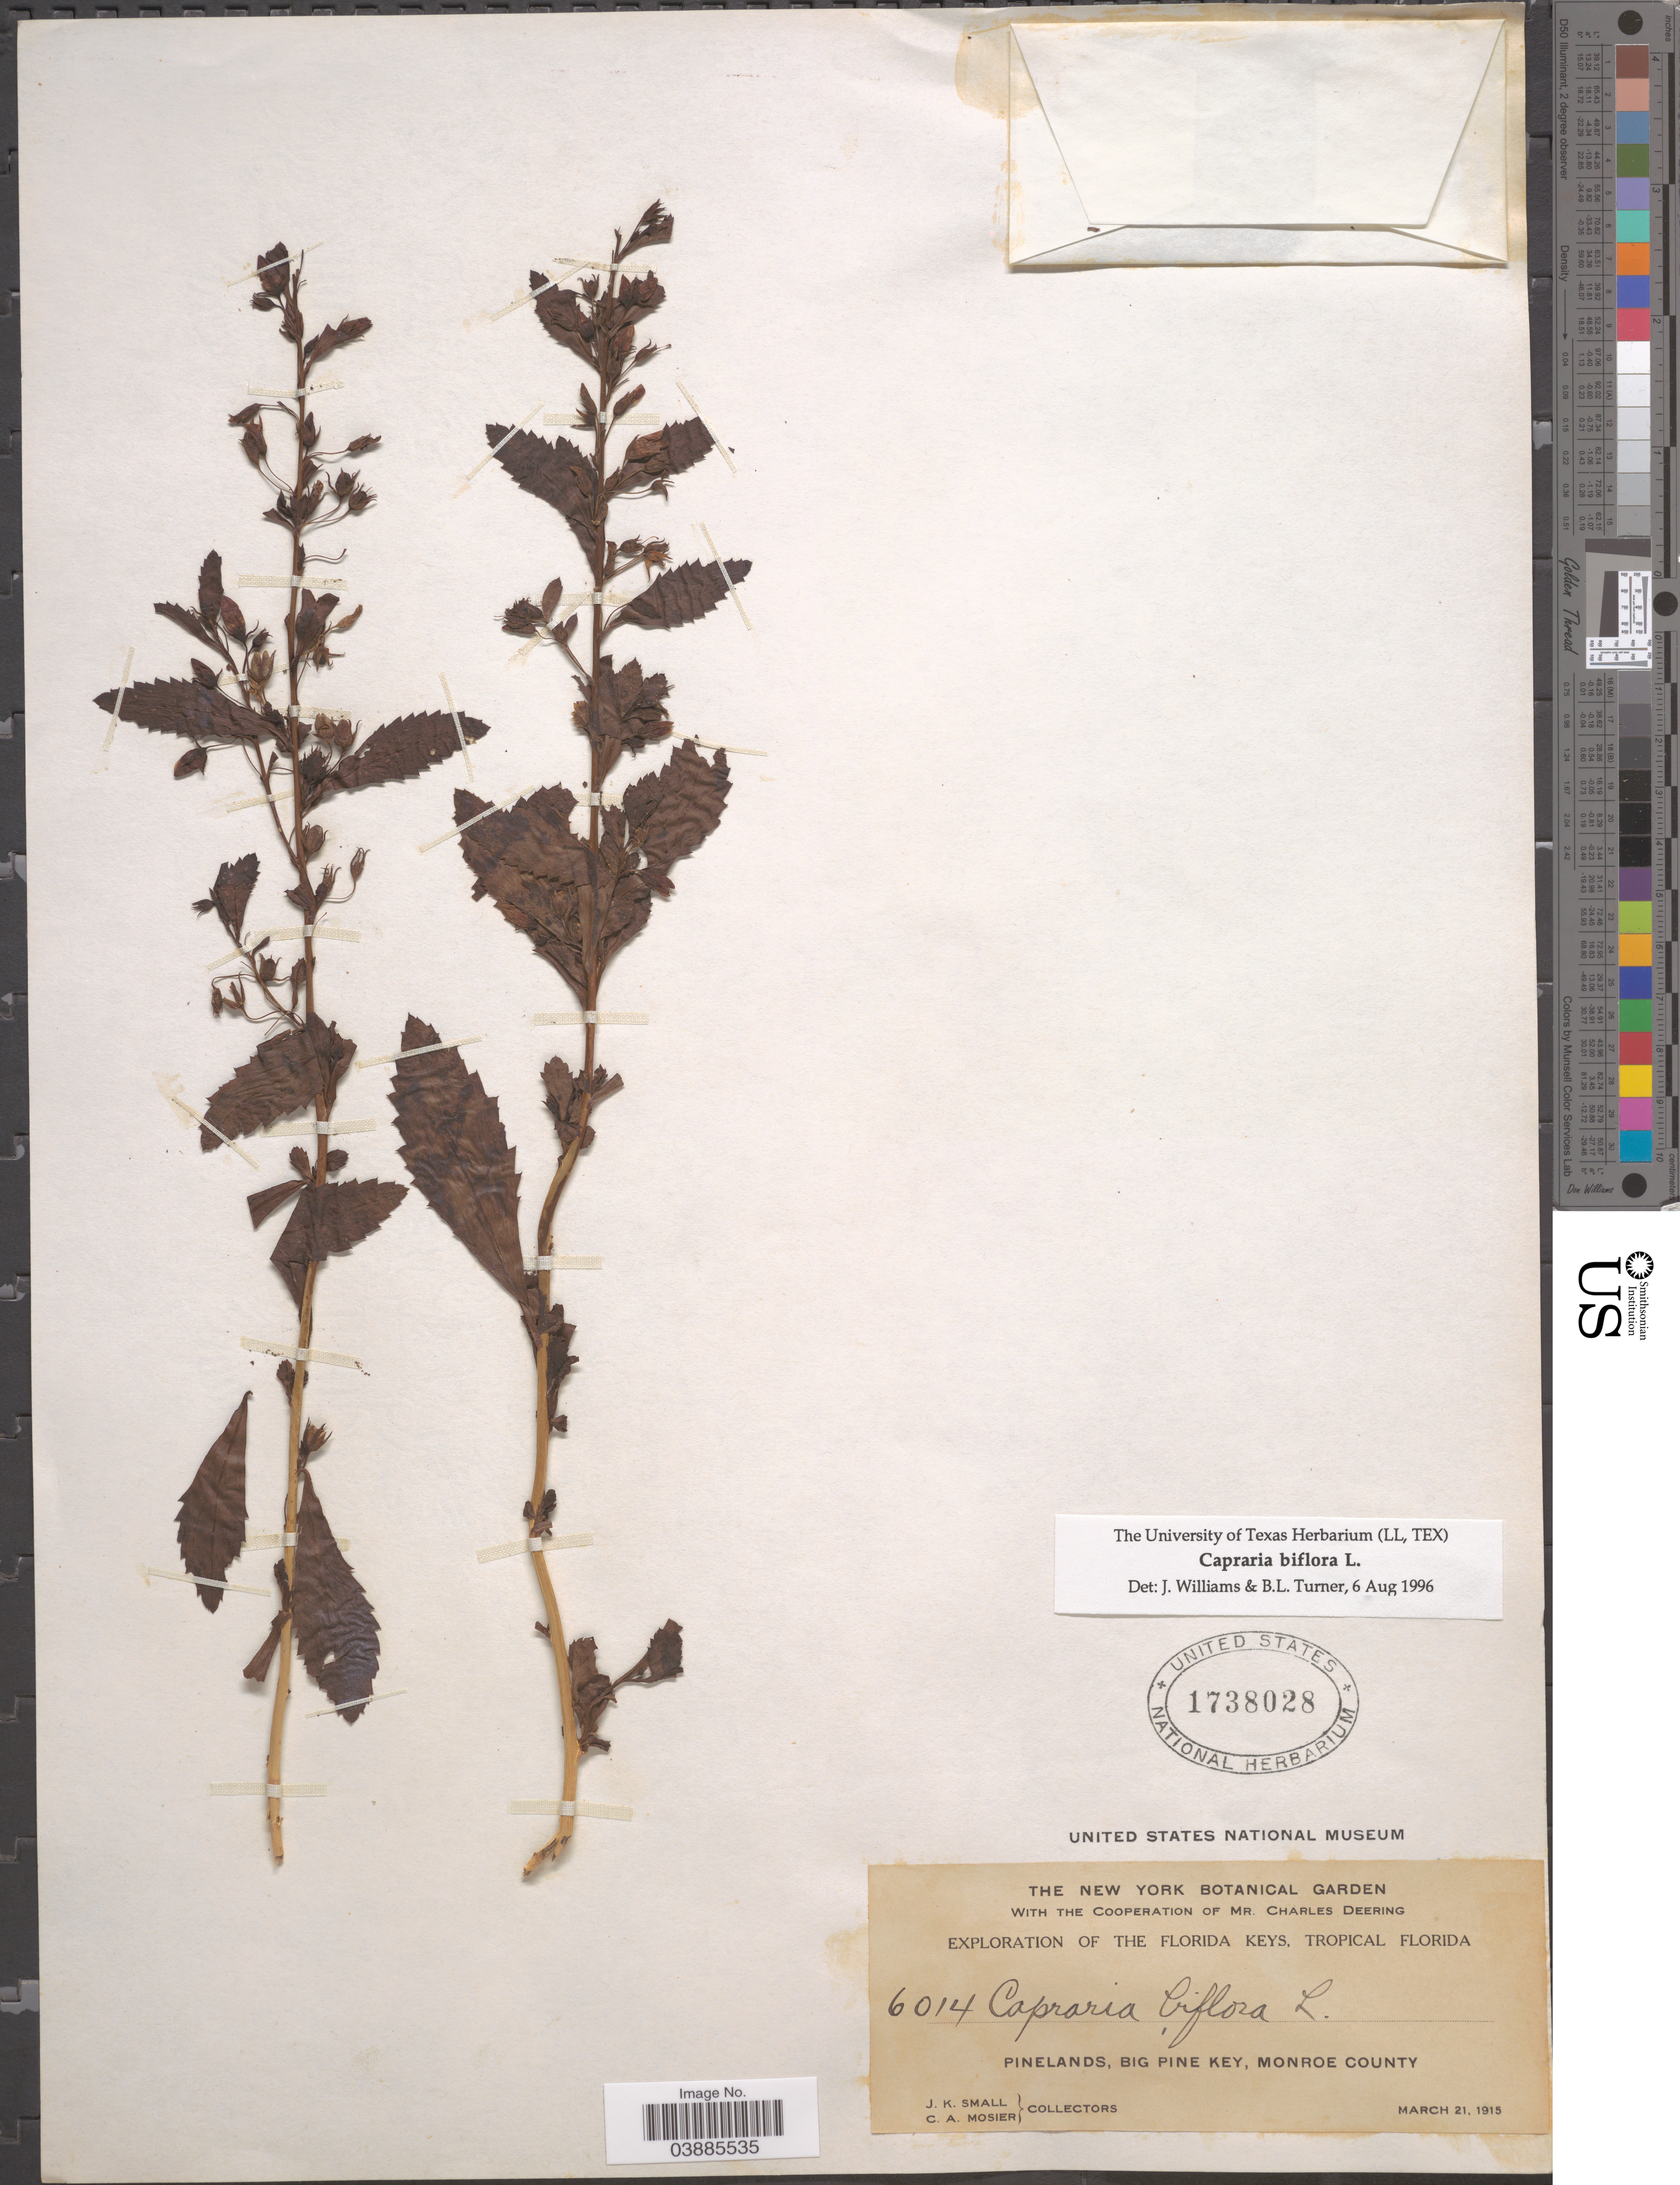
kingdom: Plantae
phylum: Tracheophyta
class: Magnoliopsida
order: Lamiales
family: Scrophulariaceae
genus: Capraria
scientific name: Capraria biflora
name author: L.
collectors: J. K. Small & C. A. Mosier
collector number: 6014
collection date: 1915-03-21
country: United States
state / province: Florida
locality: The Florida Keys, Tropical Florida. Pinelands, Big Pine Key, Monroe County.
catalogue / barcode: US 1738028